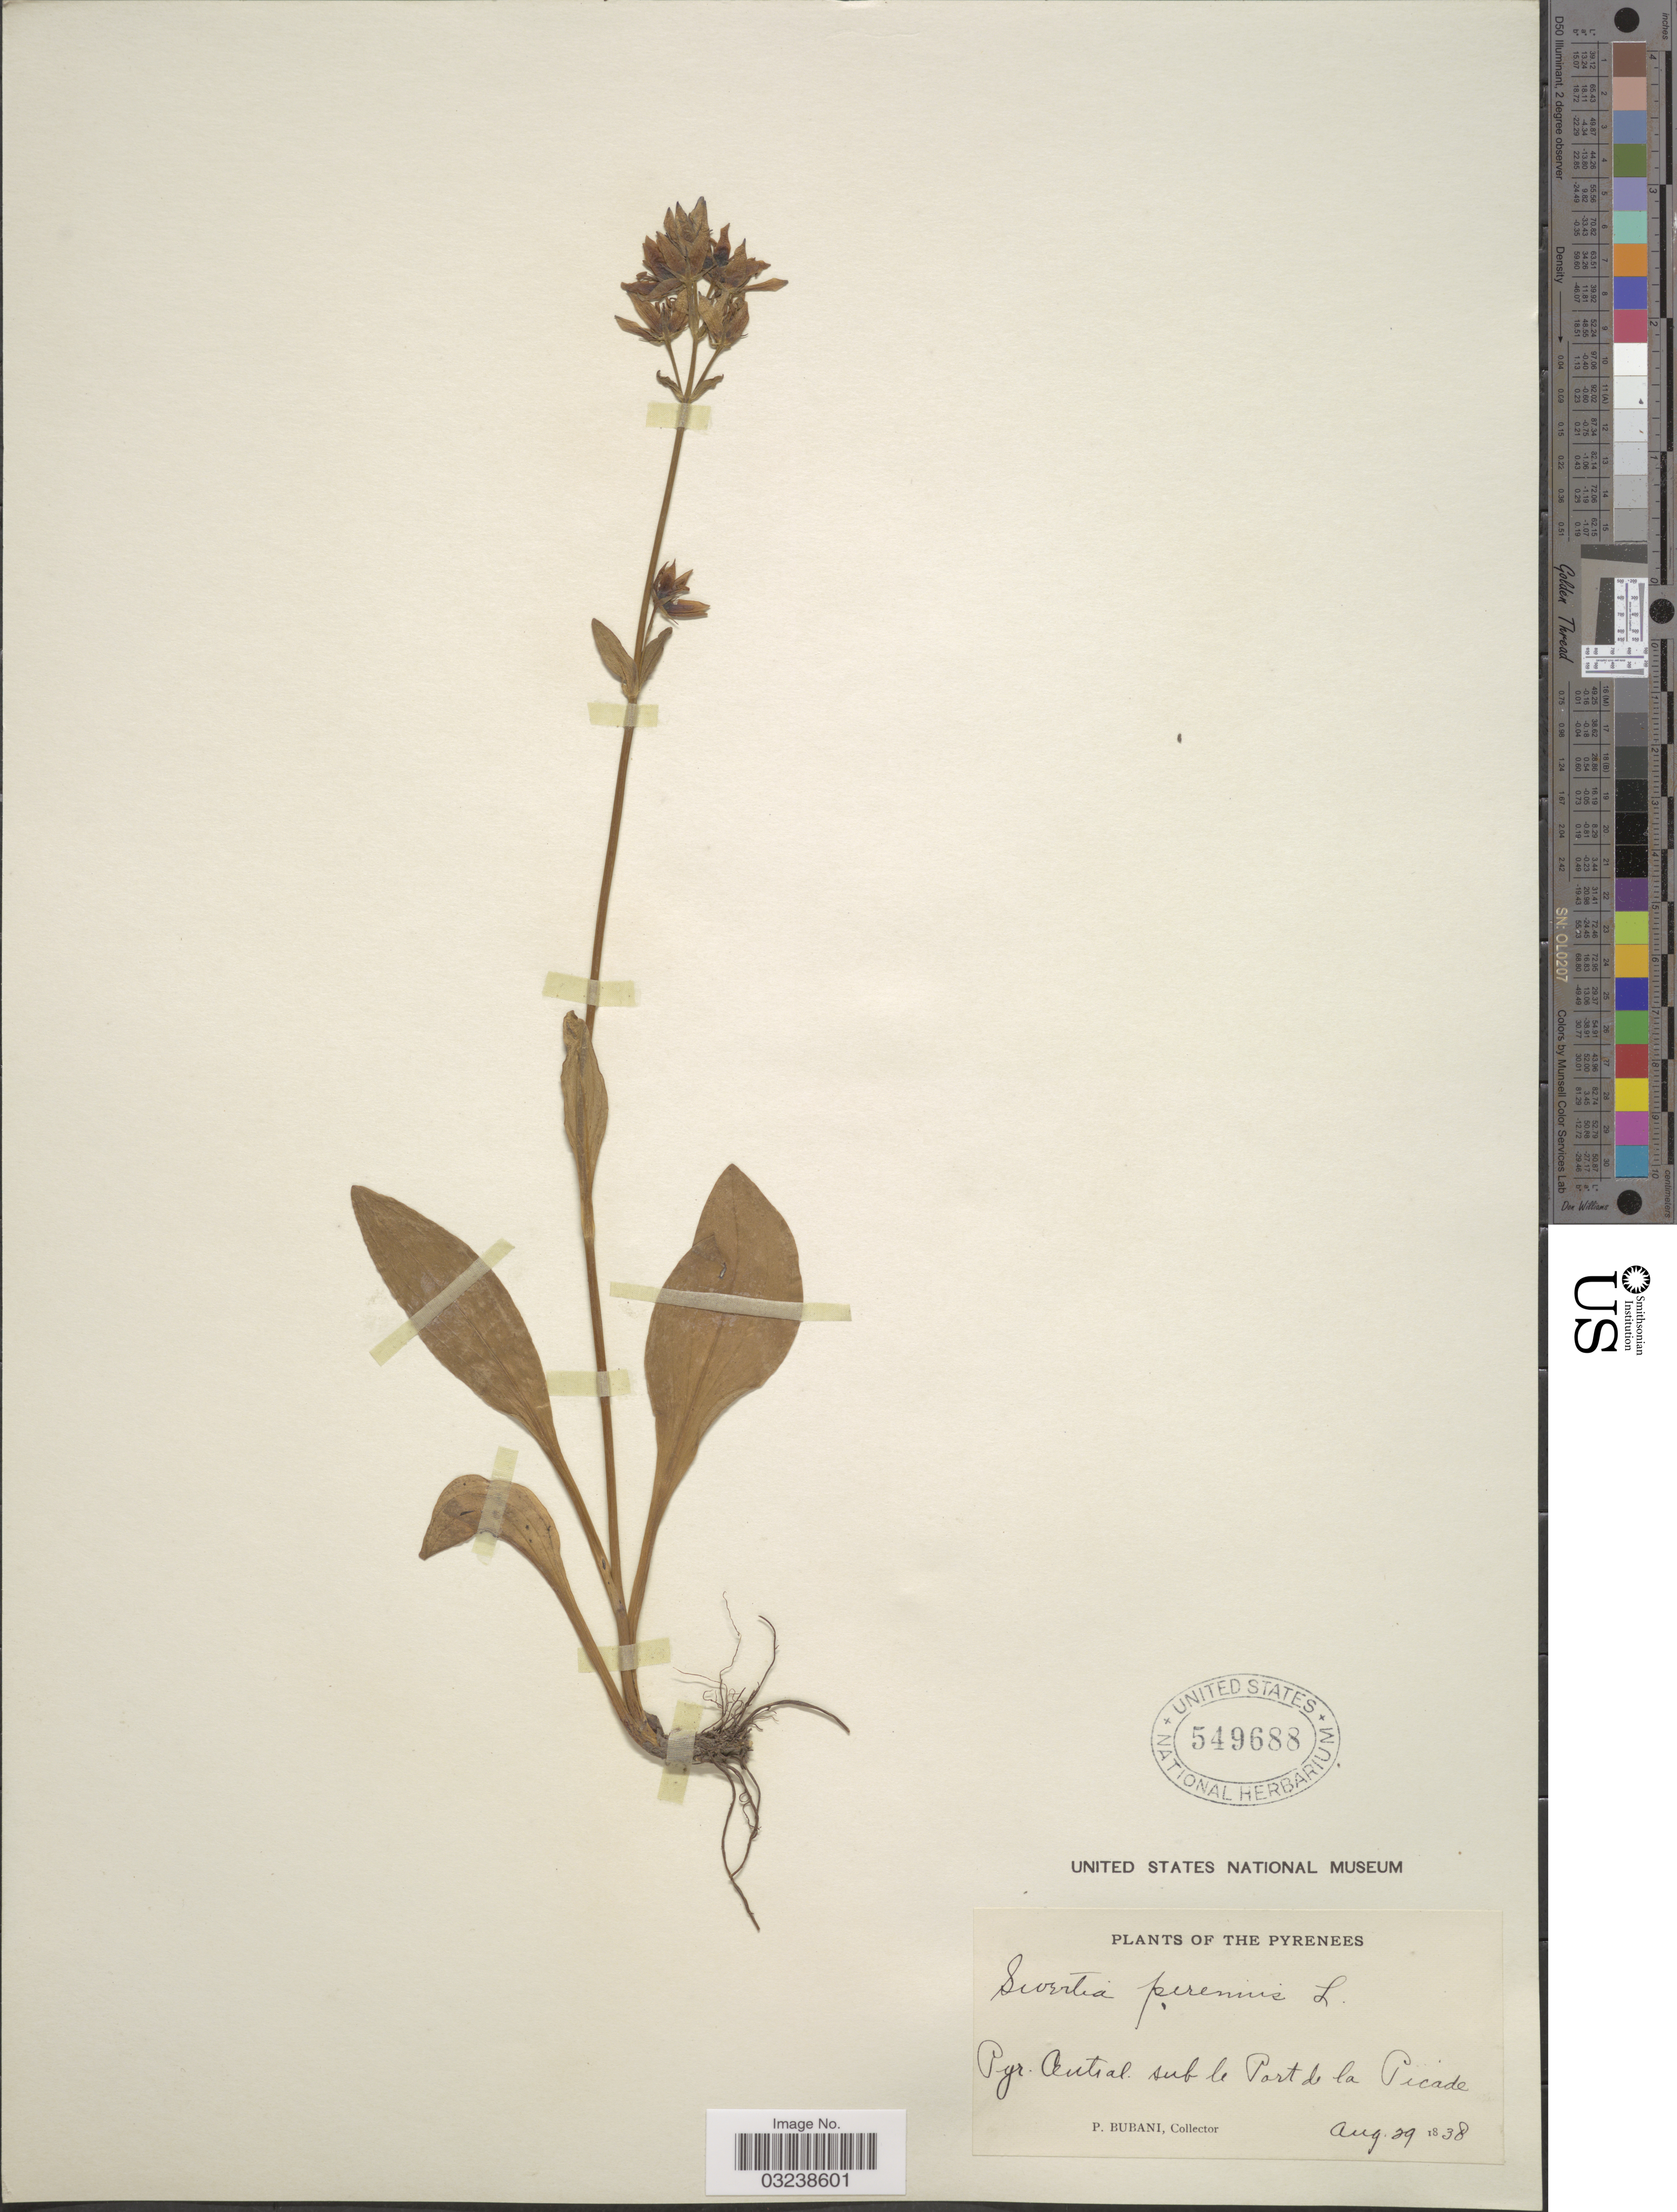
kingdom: Plantae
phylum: Tracheophyta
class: Magnoliopsida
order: Gentianales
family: Gentianaceae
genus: Swertia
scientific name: Swertia perennis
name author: L.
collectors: P. Bubani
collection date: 1838-08-29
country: France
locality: The Pyrenees. Pyr. Central. sub le Port de la Picade.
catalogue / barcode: US 549688